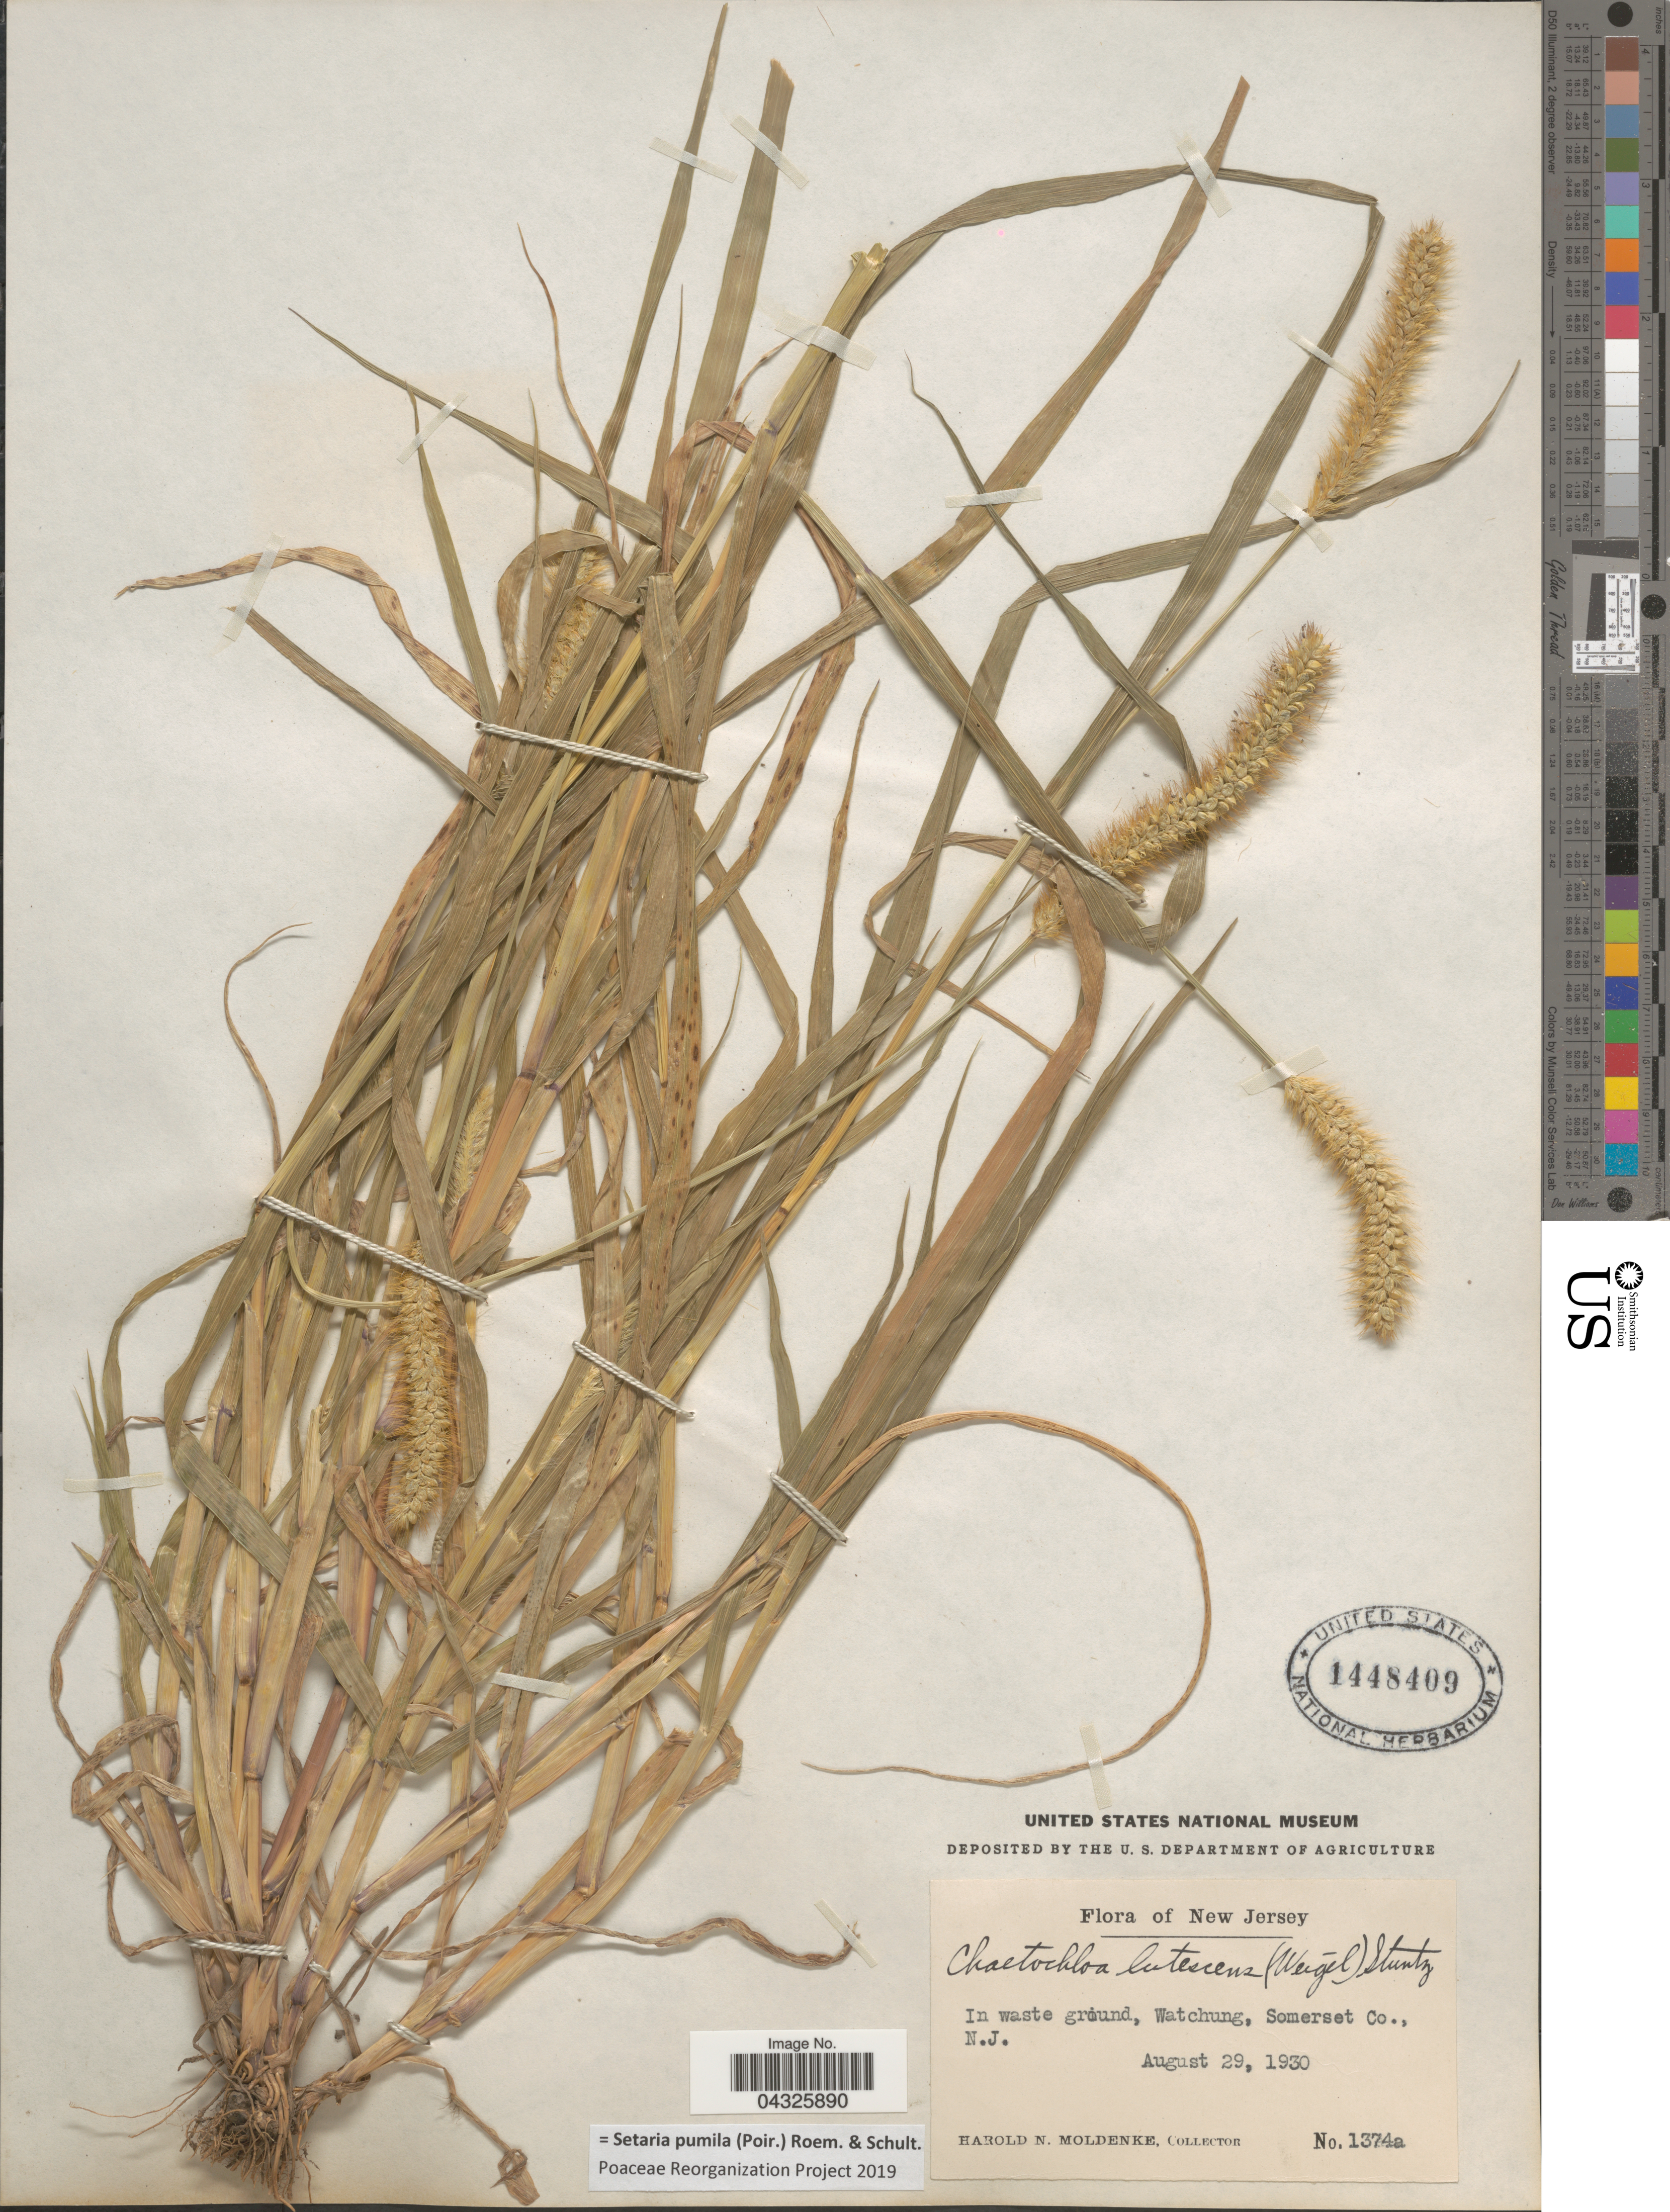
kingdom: Plantae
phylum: Tracheophyta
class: Liliopsida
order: Poales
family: Poaceae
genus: Setaria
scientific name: Setaria pumila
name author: (Poir.) Roem. & Schult.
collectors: H. N. Moldenke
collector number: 1374a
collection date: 1930-08-29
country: United States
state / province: New Jersey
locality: In waste ground, Watchung, Somerset Co.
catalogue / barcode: US 1448409